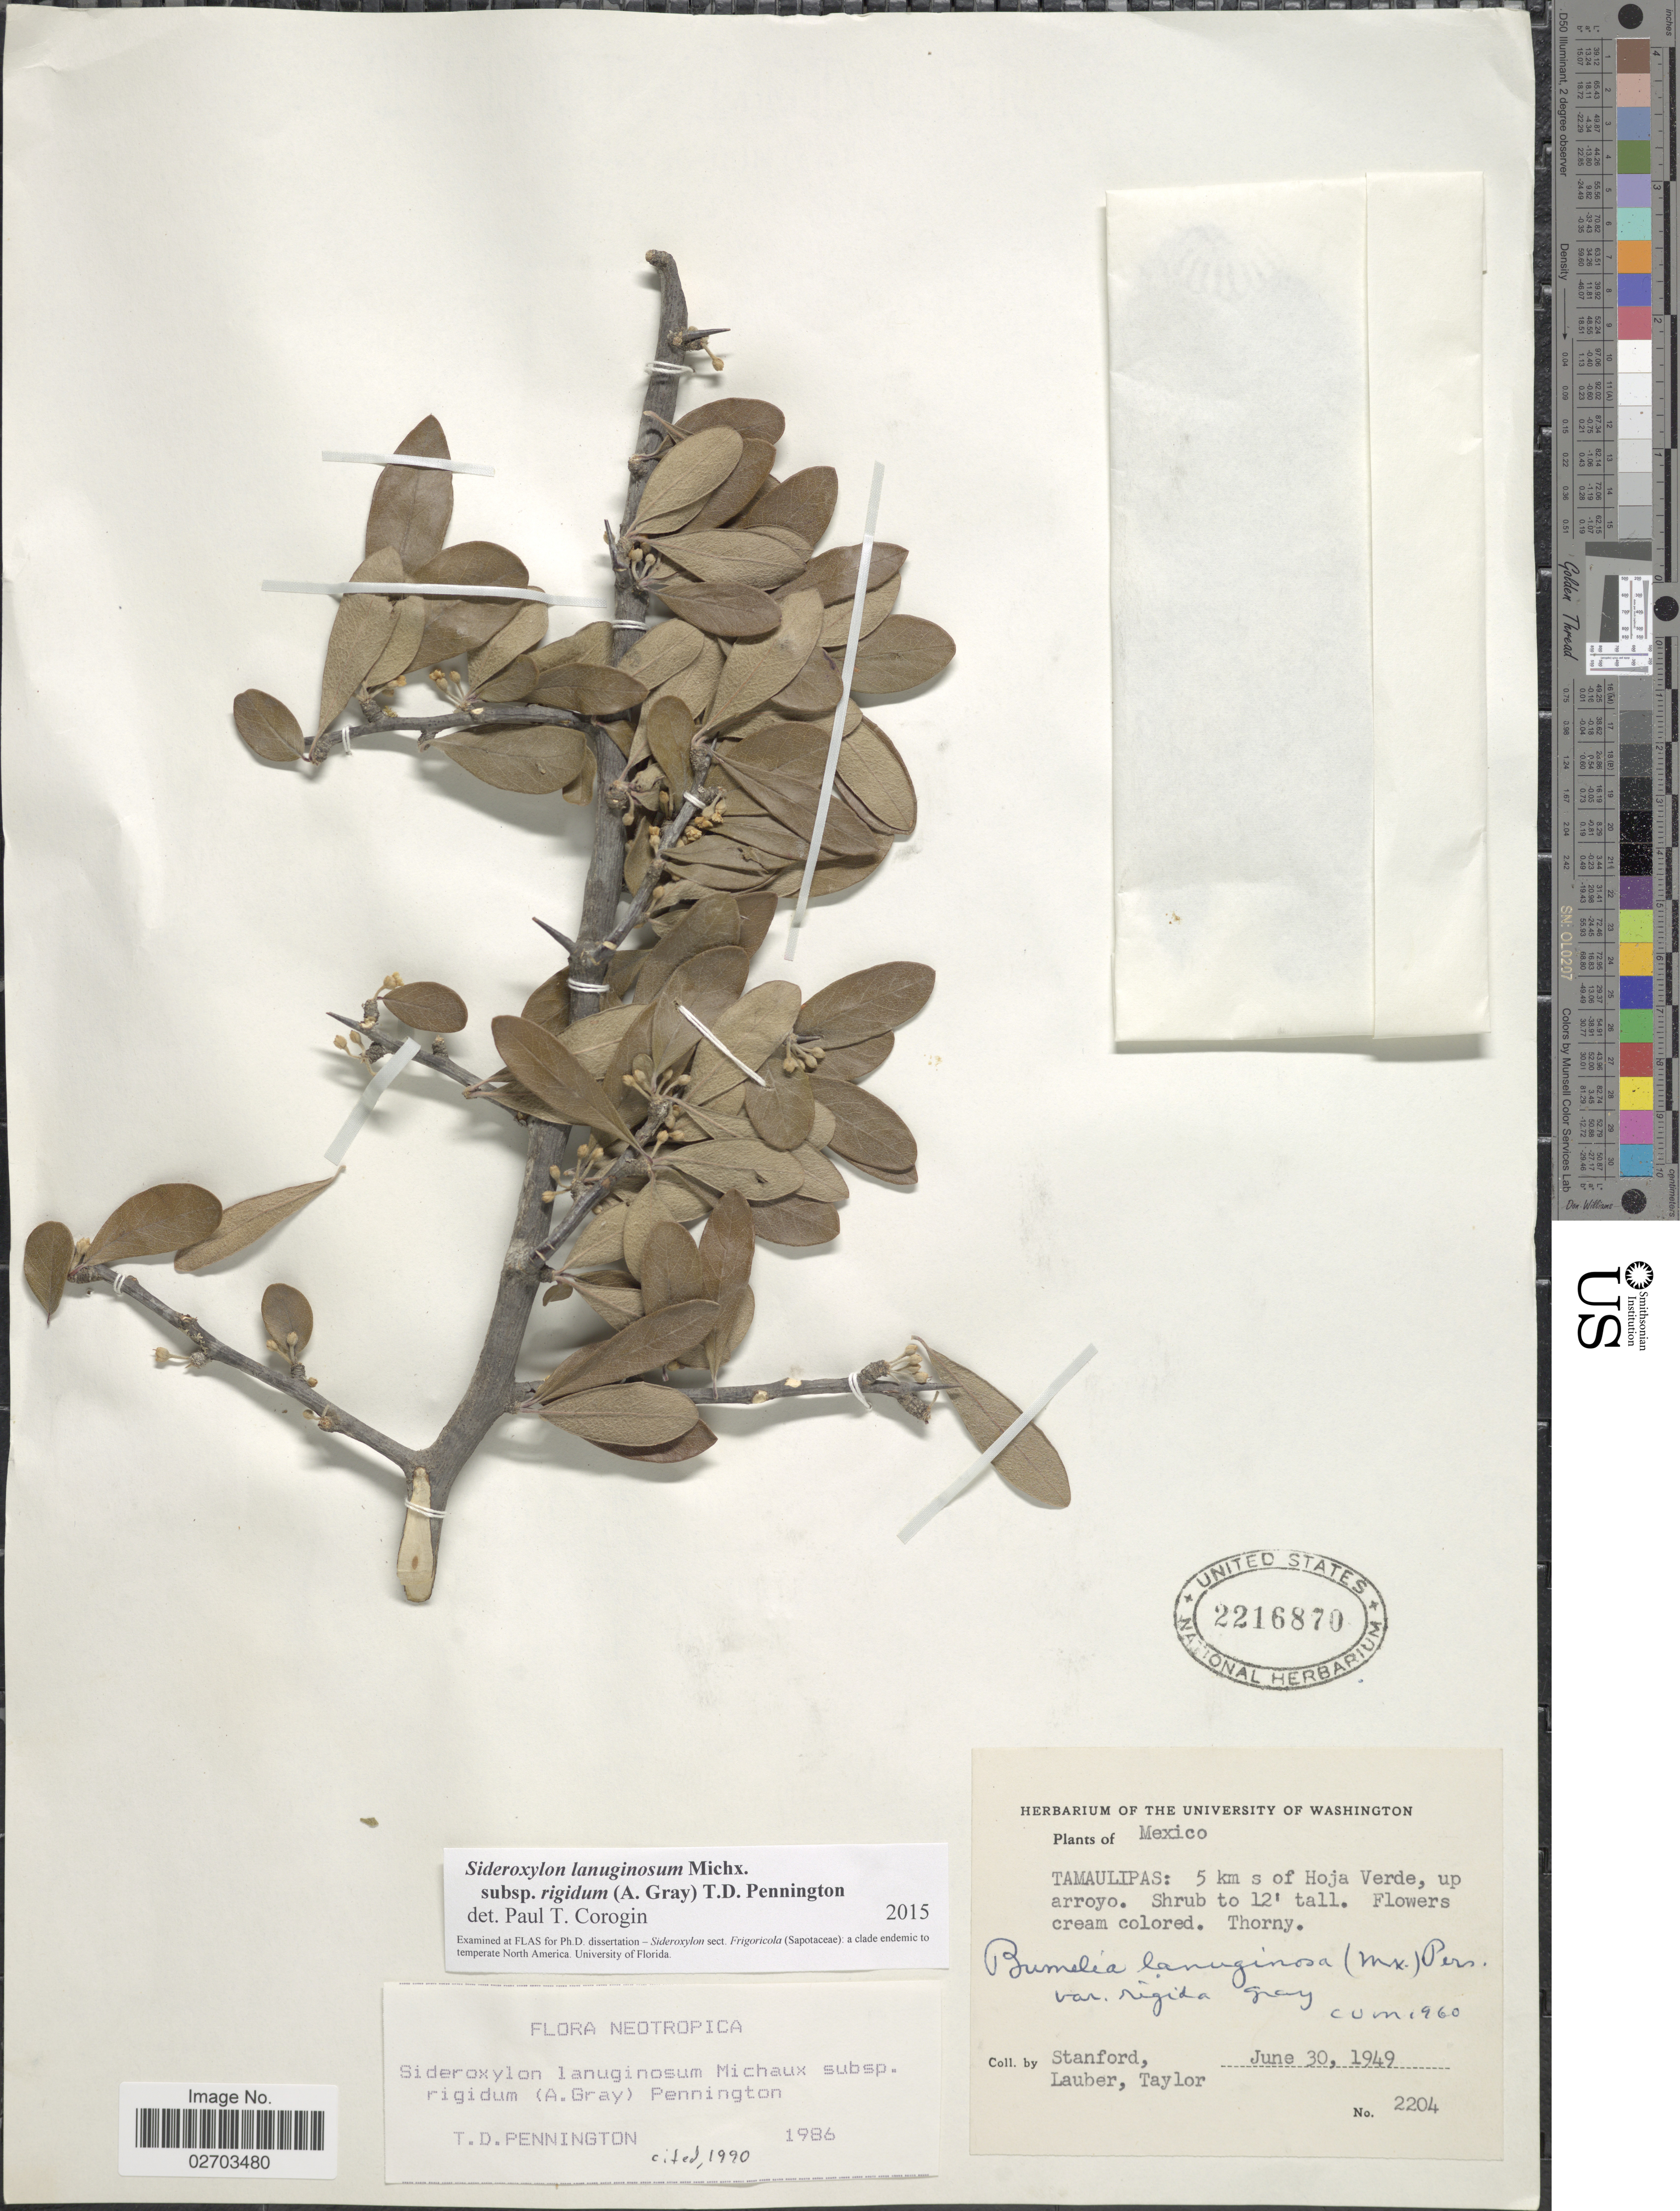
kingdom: Plantae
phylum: Tracheophyta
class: Magnoliopsida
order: Ericales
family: Sapotaceae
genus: Sideroxylon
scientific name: Sideroxylon lanuginosum subsp. rigidum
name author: (A. Gray) T.D. Penn.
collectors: -. Stanford, -. Lauber & -- Taylor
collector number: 2204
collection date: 1949-06-30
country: Mexico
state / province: Tamaulipas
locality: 5 km s of Hoja Verde, up arroyo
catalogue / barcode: US 2216870